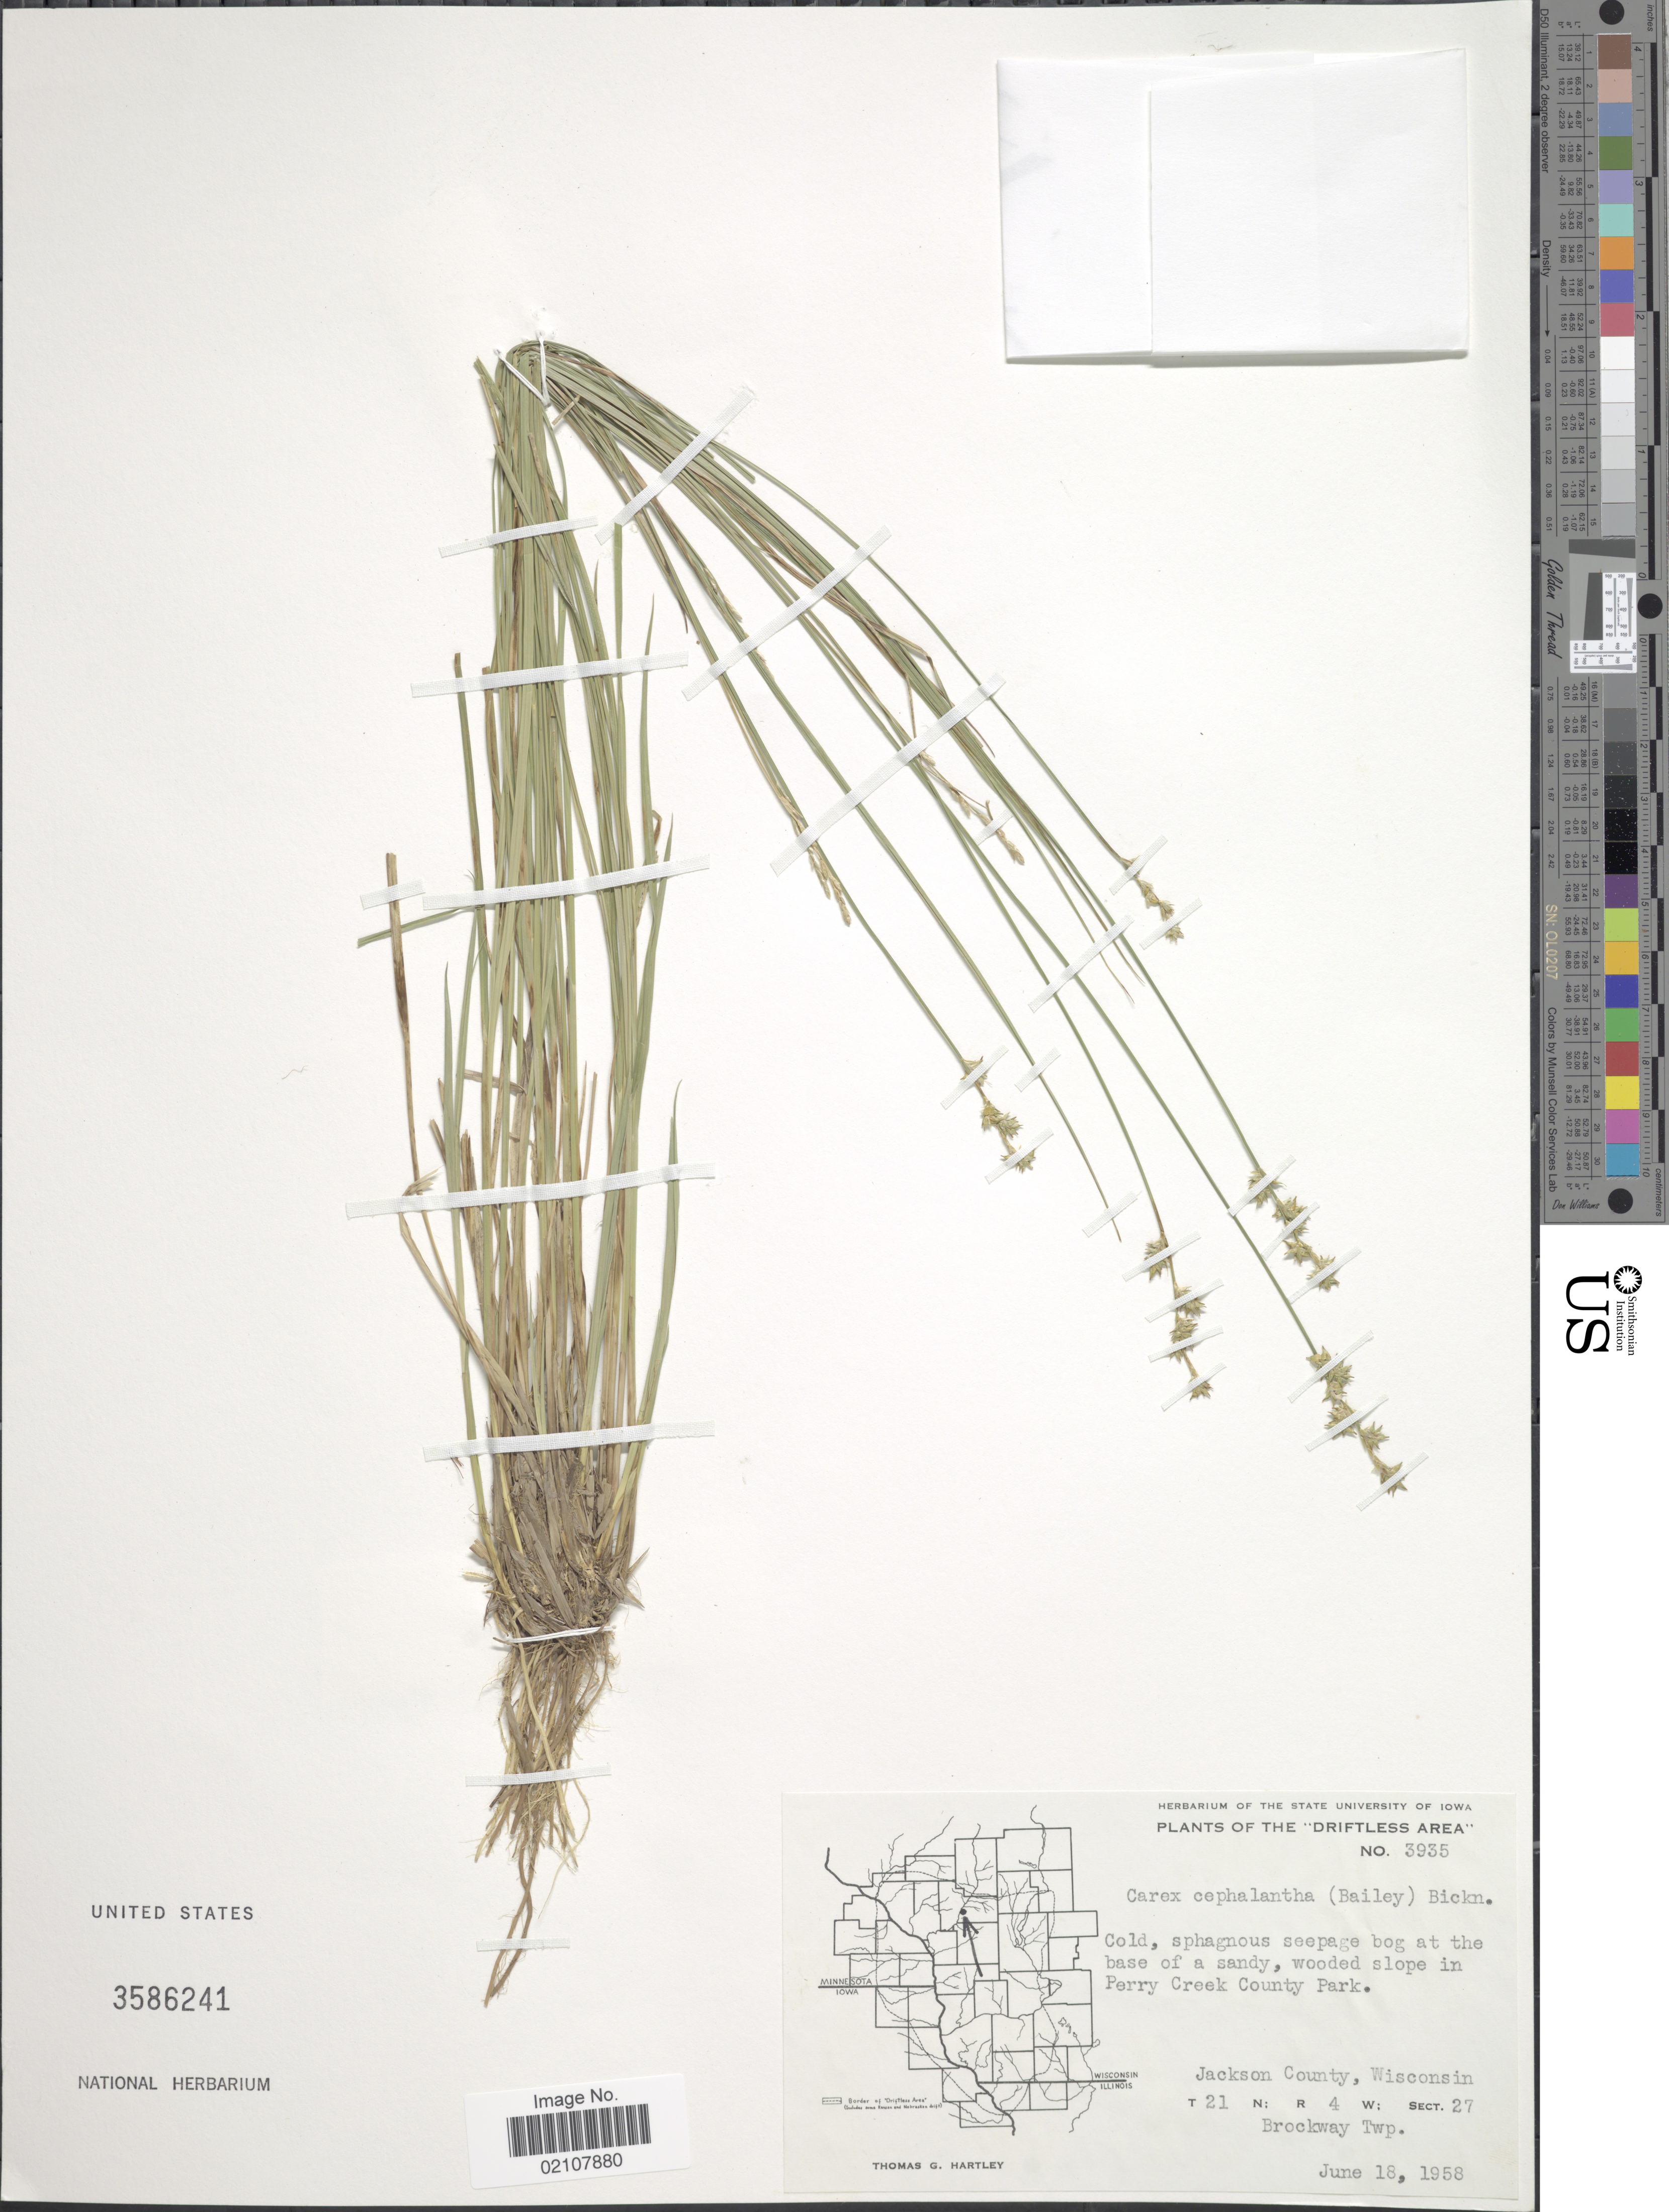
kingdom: Plantae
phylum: Tracheophyta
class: Liliopsida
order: Poales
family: Cyperaceae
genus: Carex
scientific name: Carex echinata subsp. echinata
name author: Murray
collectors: T. G. Hartley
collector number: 3935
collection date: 1958-06-18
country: United States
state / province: Wisconsin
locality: The 'Driftless Area, Cold, sphagnous seepage bog at the base of a sandy, wooded slope in Perry Creek County Park, Jackson County, T 21 N; R 4 W; Sect. 27, Brockway Twp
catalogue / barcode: US 3586241